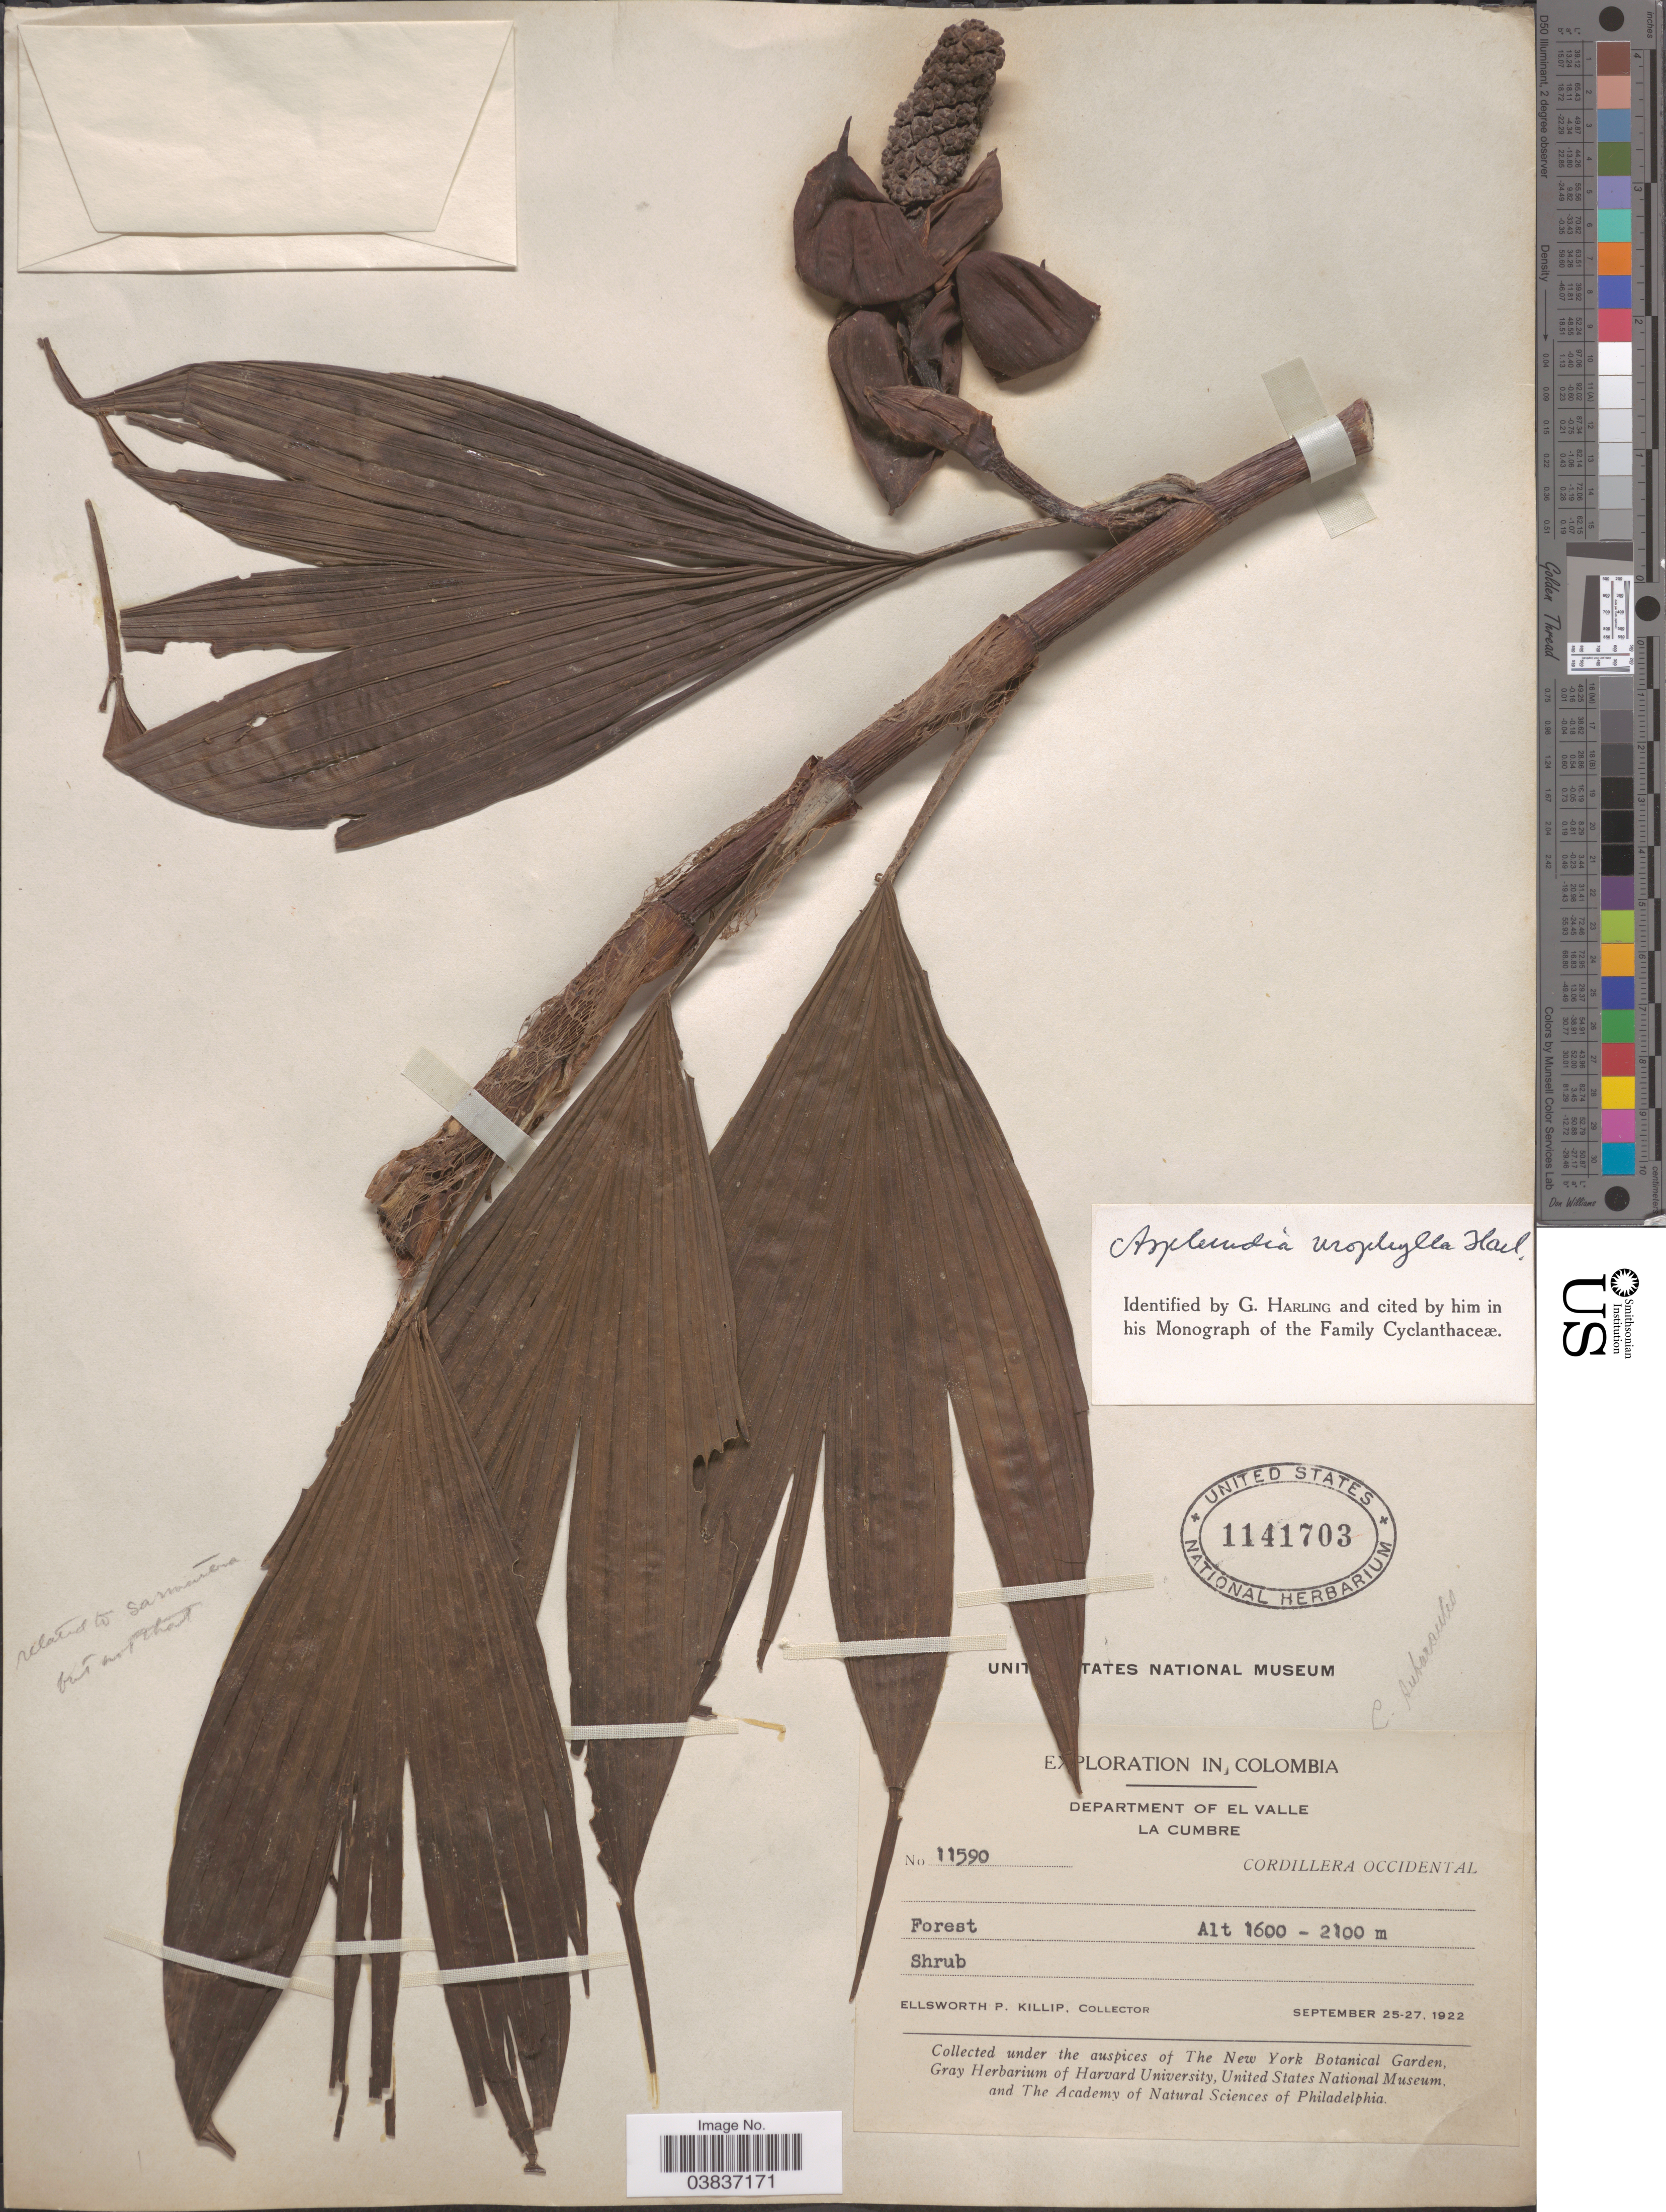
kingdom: Plantae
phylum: Tracheophyta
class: Liliopsida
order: Pandanales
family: Cyclanthaceae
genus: Asplundia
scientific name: Asplundia urophylla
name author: Harling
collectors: E. P. Killip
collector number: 11590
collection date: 1922-09-25/1922-09-27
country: Colombia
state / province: Valle del Cauca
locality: Department of El Valle. La Cumbre. Cordillera Occidental.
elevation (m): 1600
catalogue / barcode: US 1141703